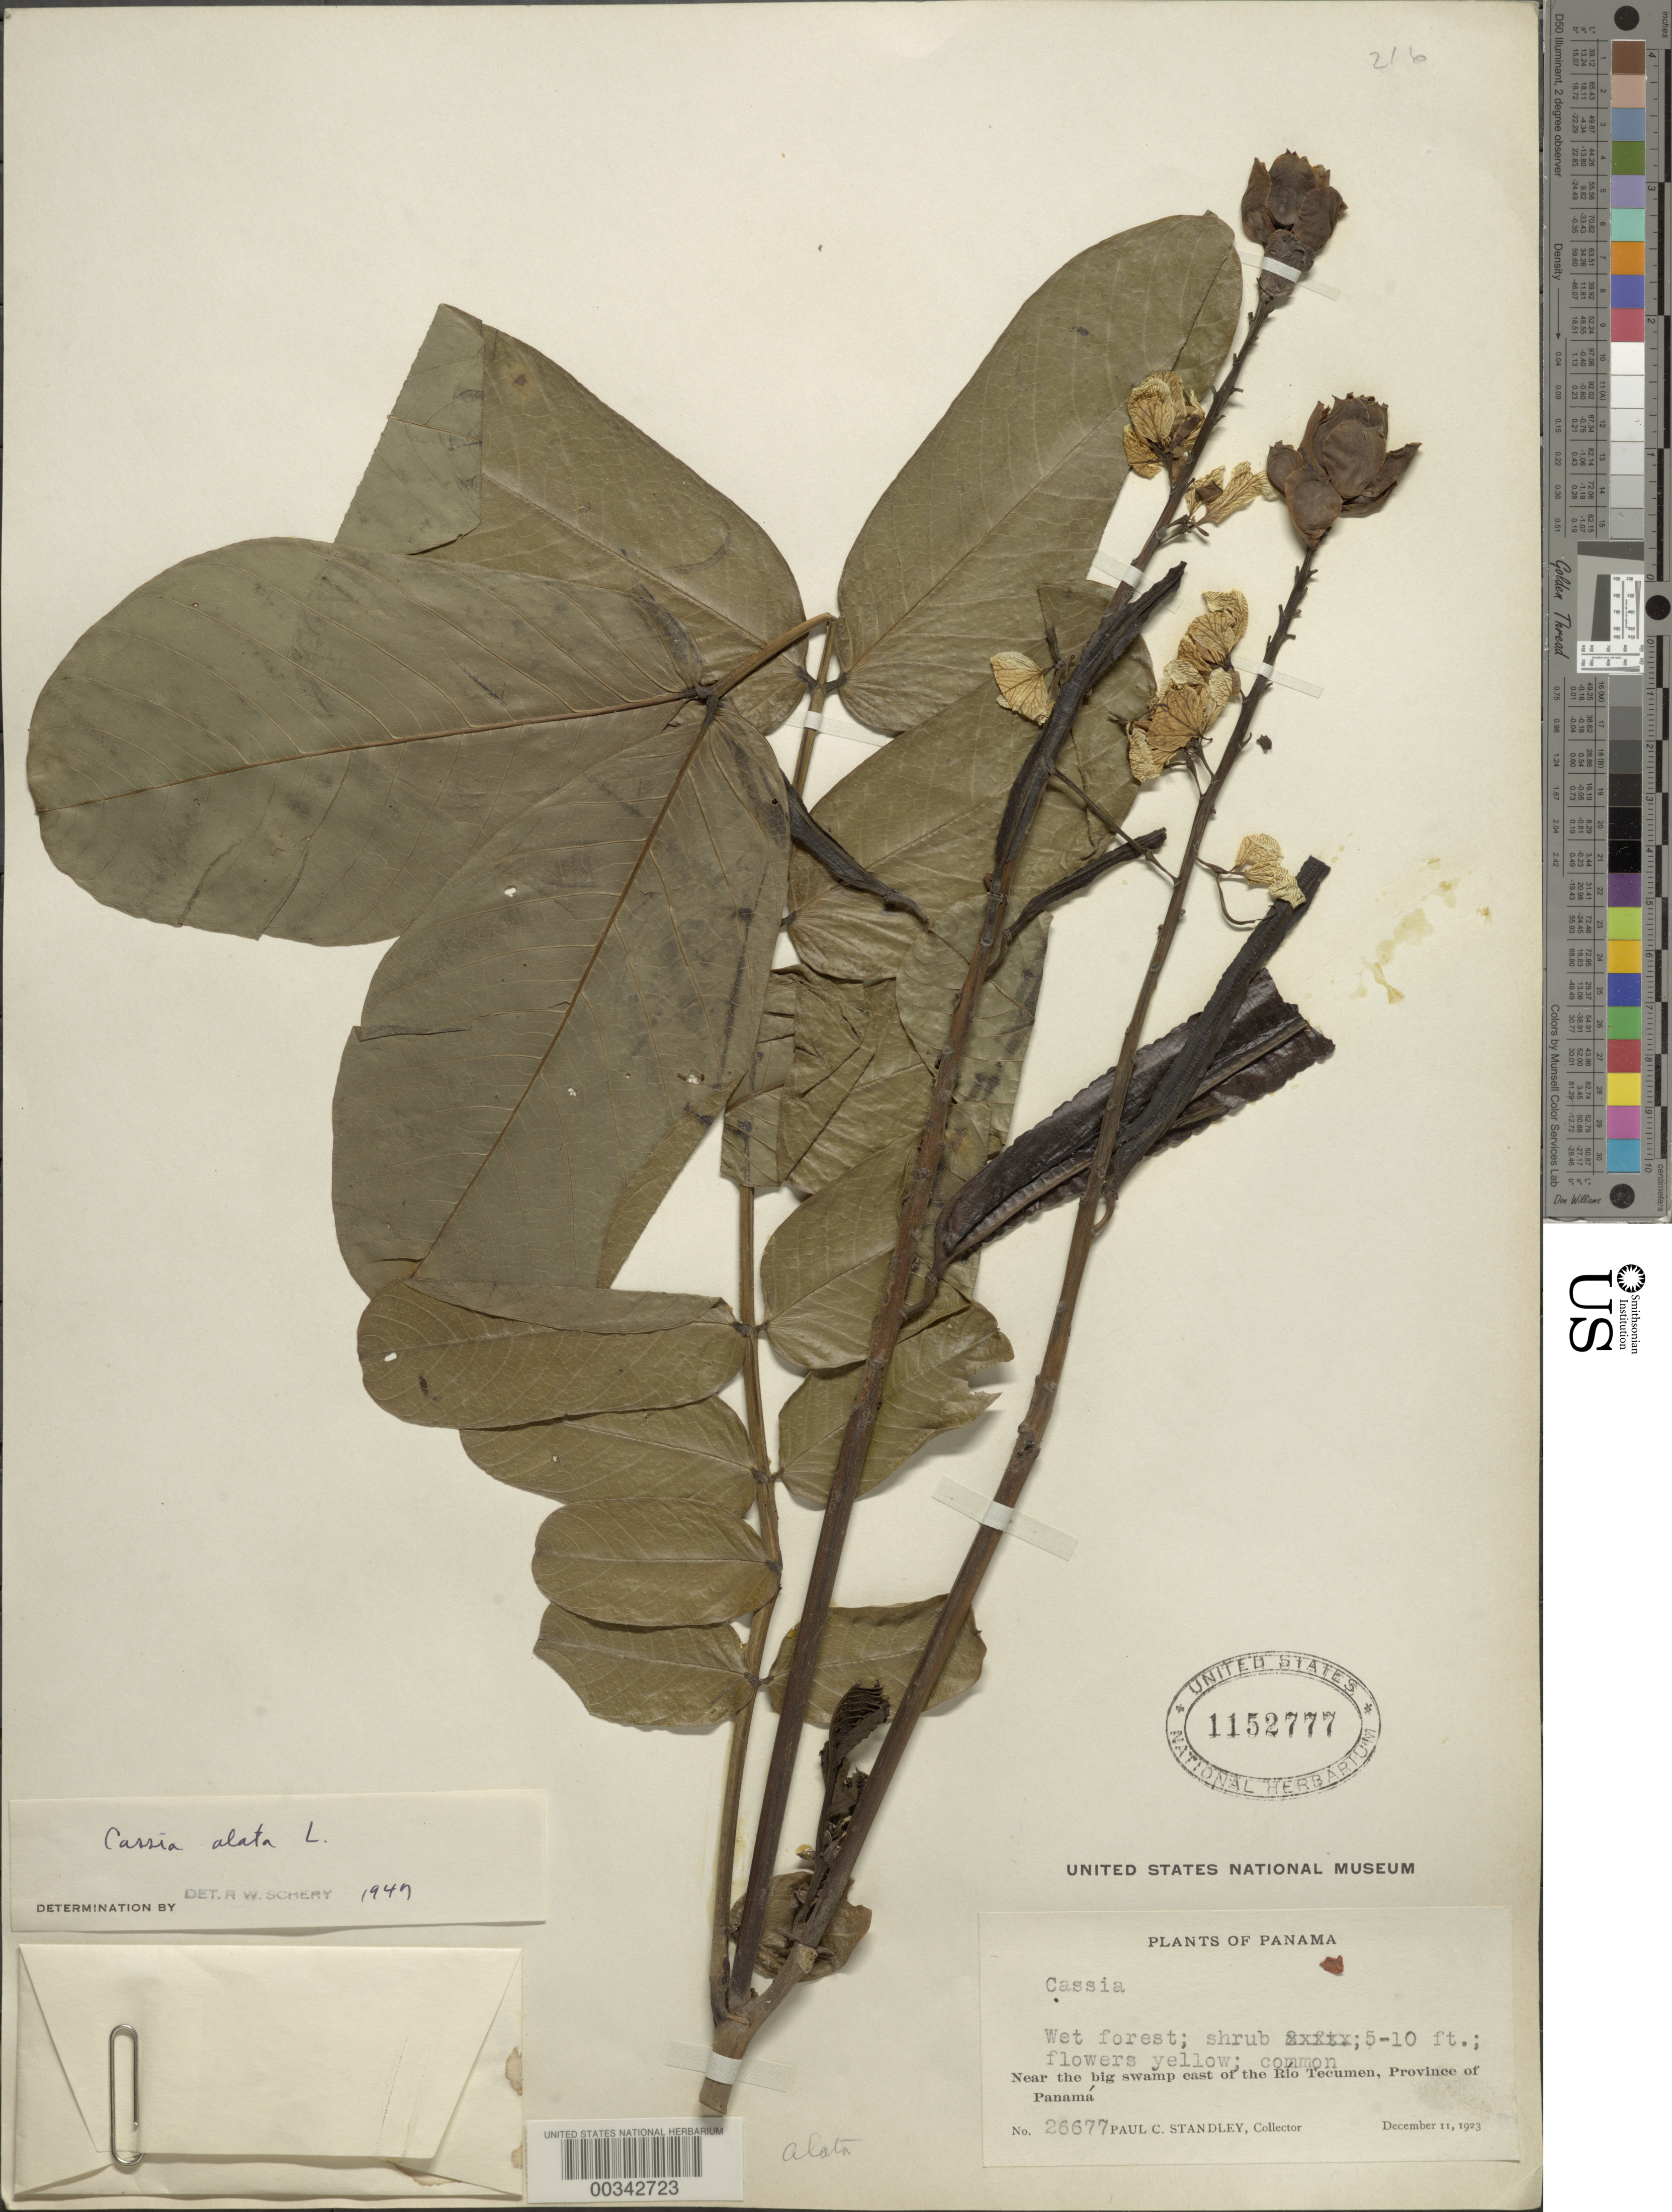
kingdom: Plantae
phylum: Tracheophyta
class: Magnoliopsida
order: Fabales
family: Fabaceae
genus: Senna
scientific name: Senna alata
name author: (L.) Roxb.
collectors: P. C. Standley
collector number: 26677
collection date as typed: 11 Dec 1923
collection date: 1923-12-11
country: Panama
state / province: Panamá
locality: Near the big swamp E of the Rio Tecumen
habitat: Wet forest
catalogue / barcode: US 1152777